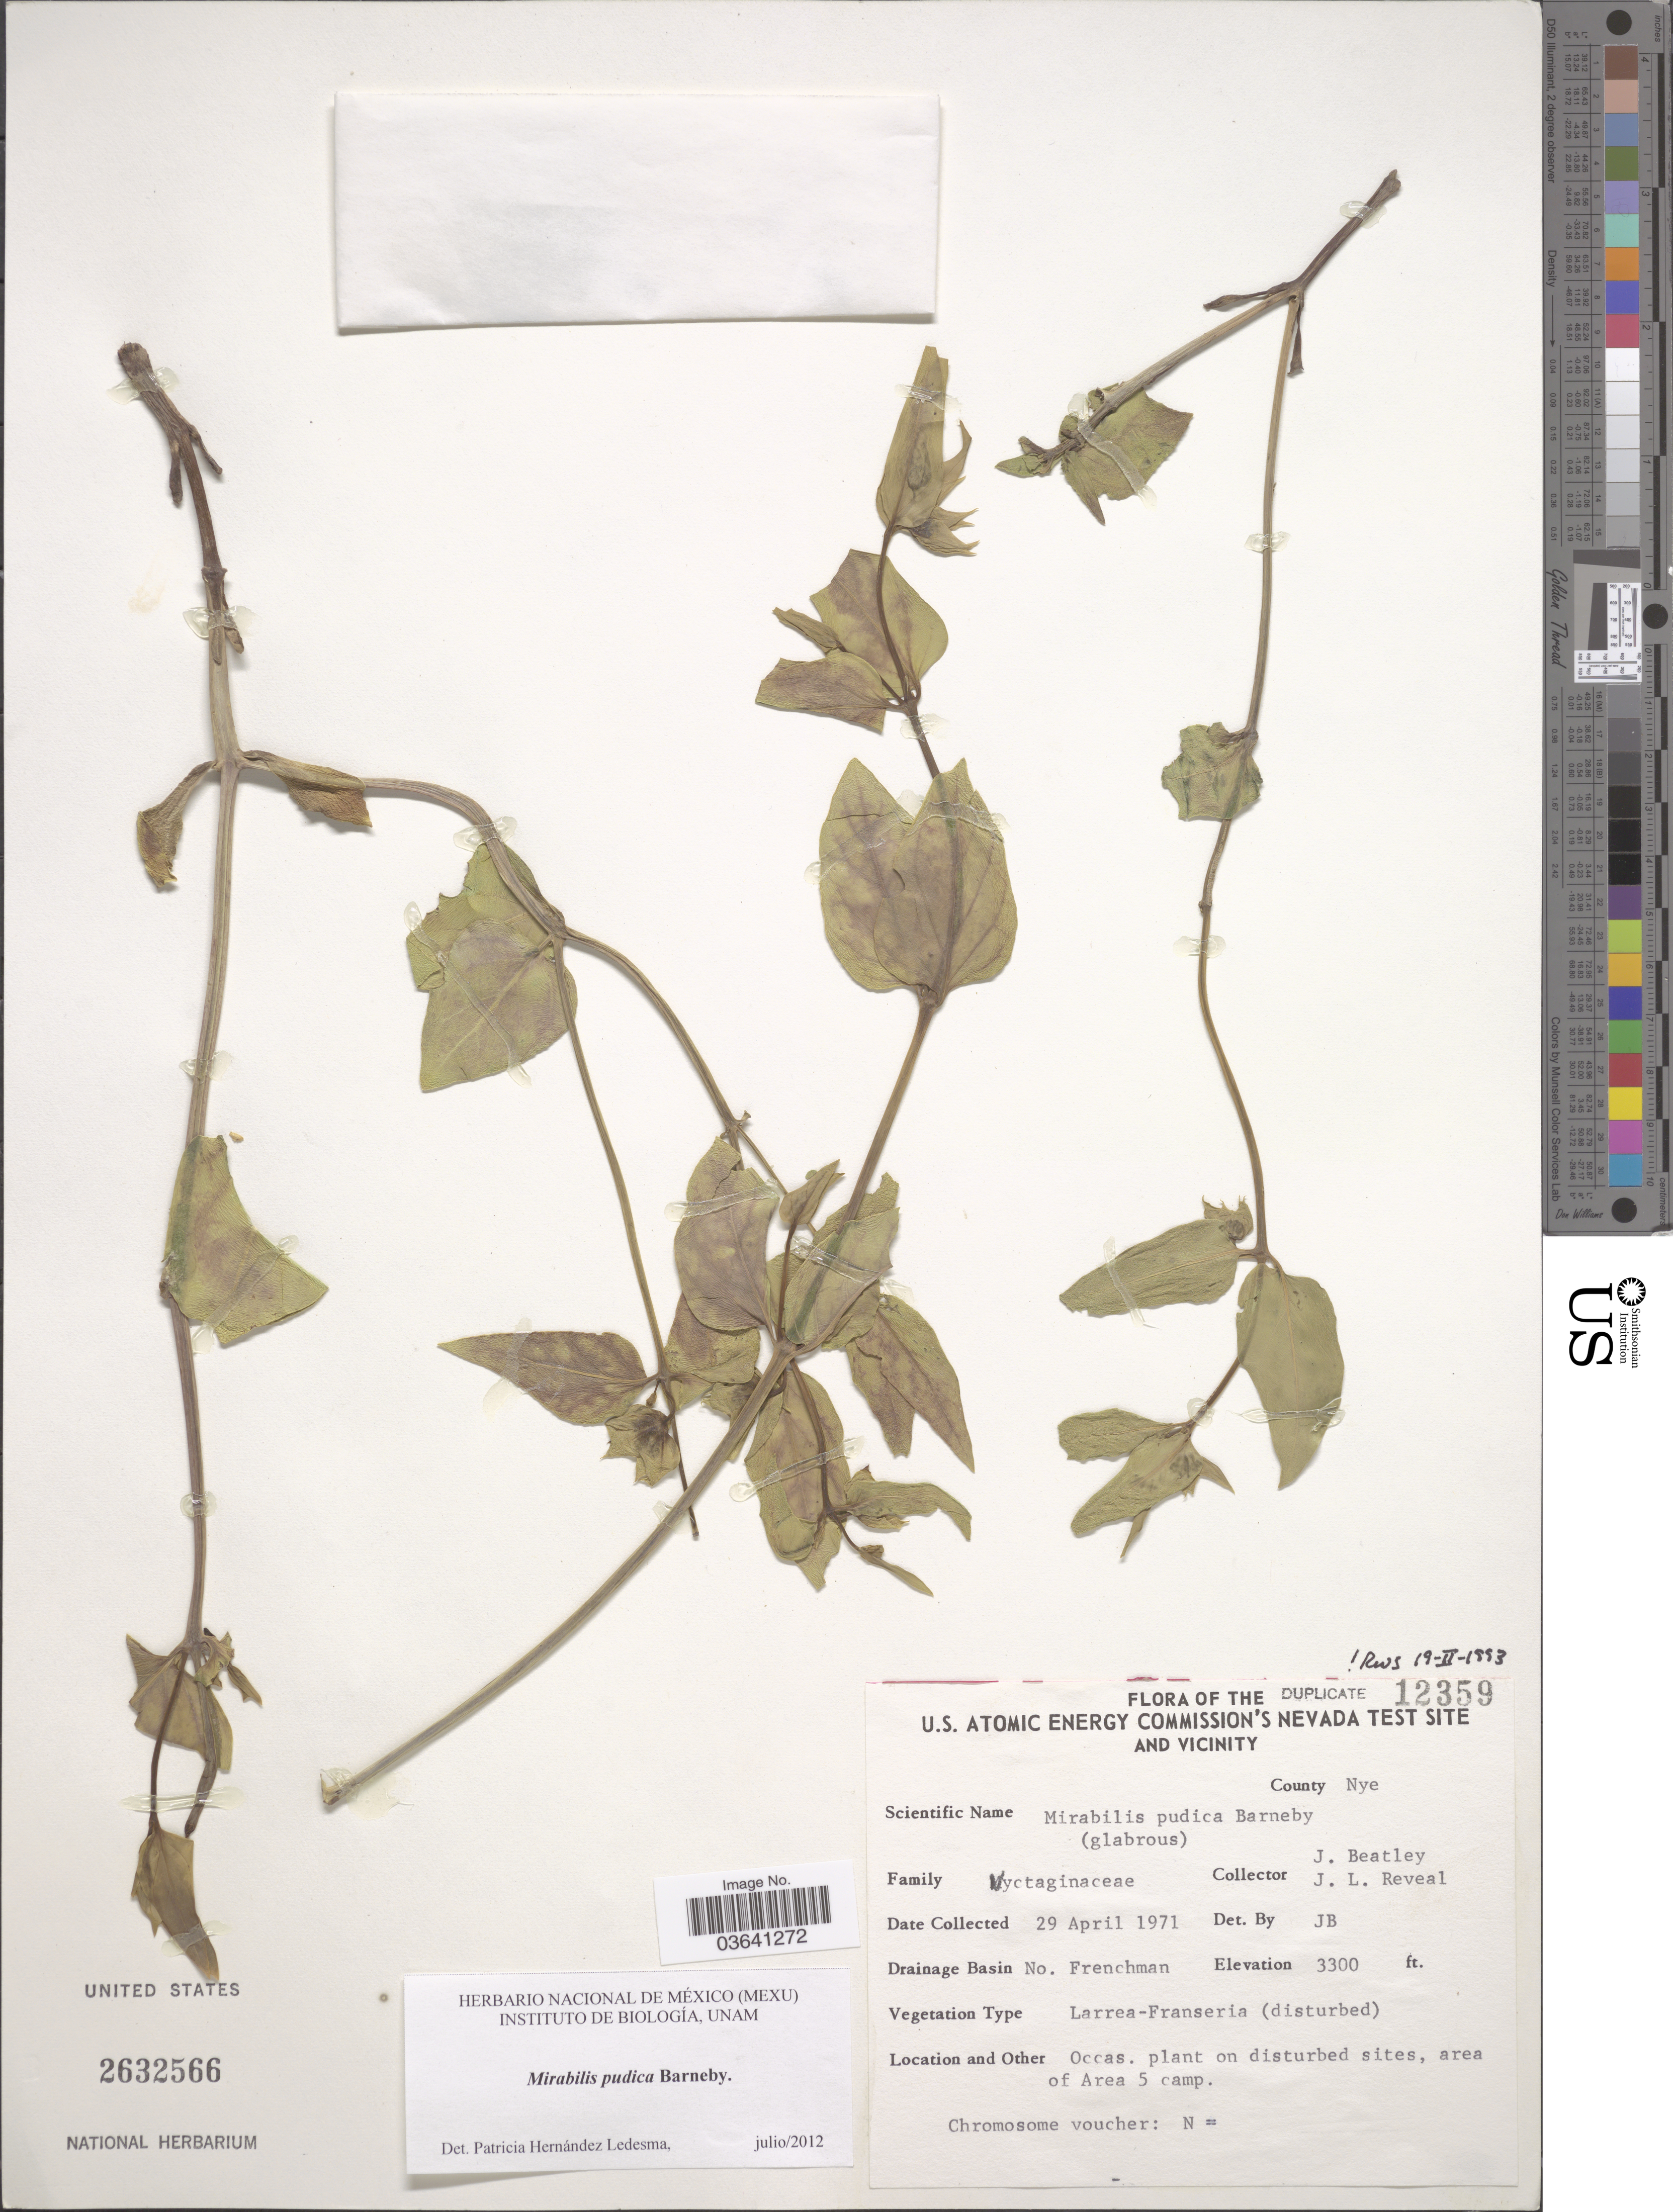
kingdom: Plantae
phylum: Tracheophyta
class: Magnoliopsida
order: Caryophyllales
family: Nyctaginaceae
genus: Mirabilis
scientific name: Mirabilis pudica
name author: Barneby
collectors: J. C. Beatley & J. L. Reveal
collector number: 12359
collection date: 1971-04-29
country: United States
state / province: Nevada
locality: U.S. Atomic Energy Commission's Nevada Test Site and Vicinity. County Nye. Drainage Basin No. Frenchman. Area of Area 5 camp.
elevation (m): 1006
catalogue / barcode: US 2632566